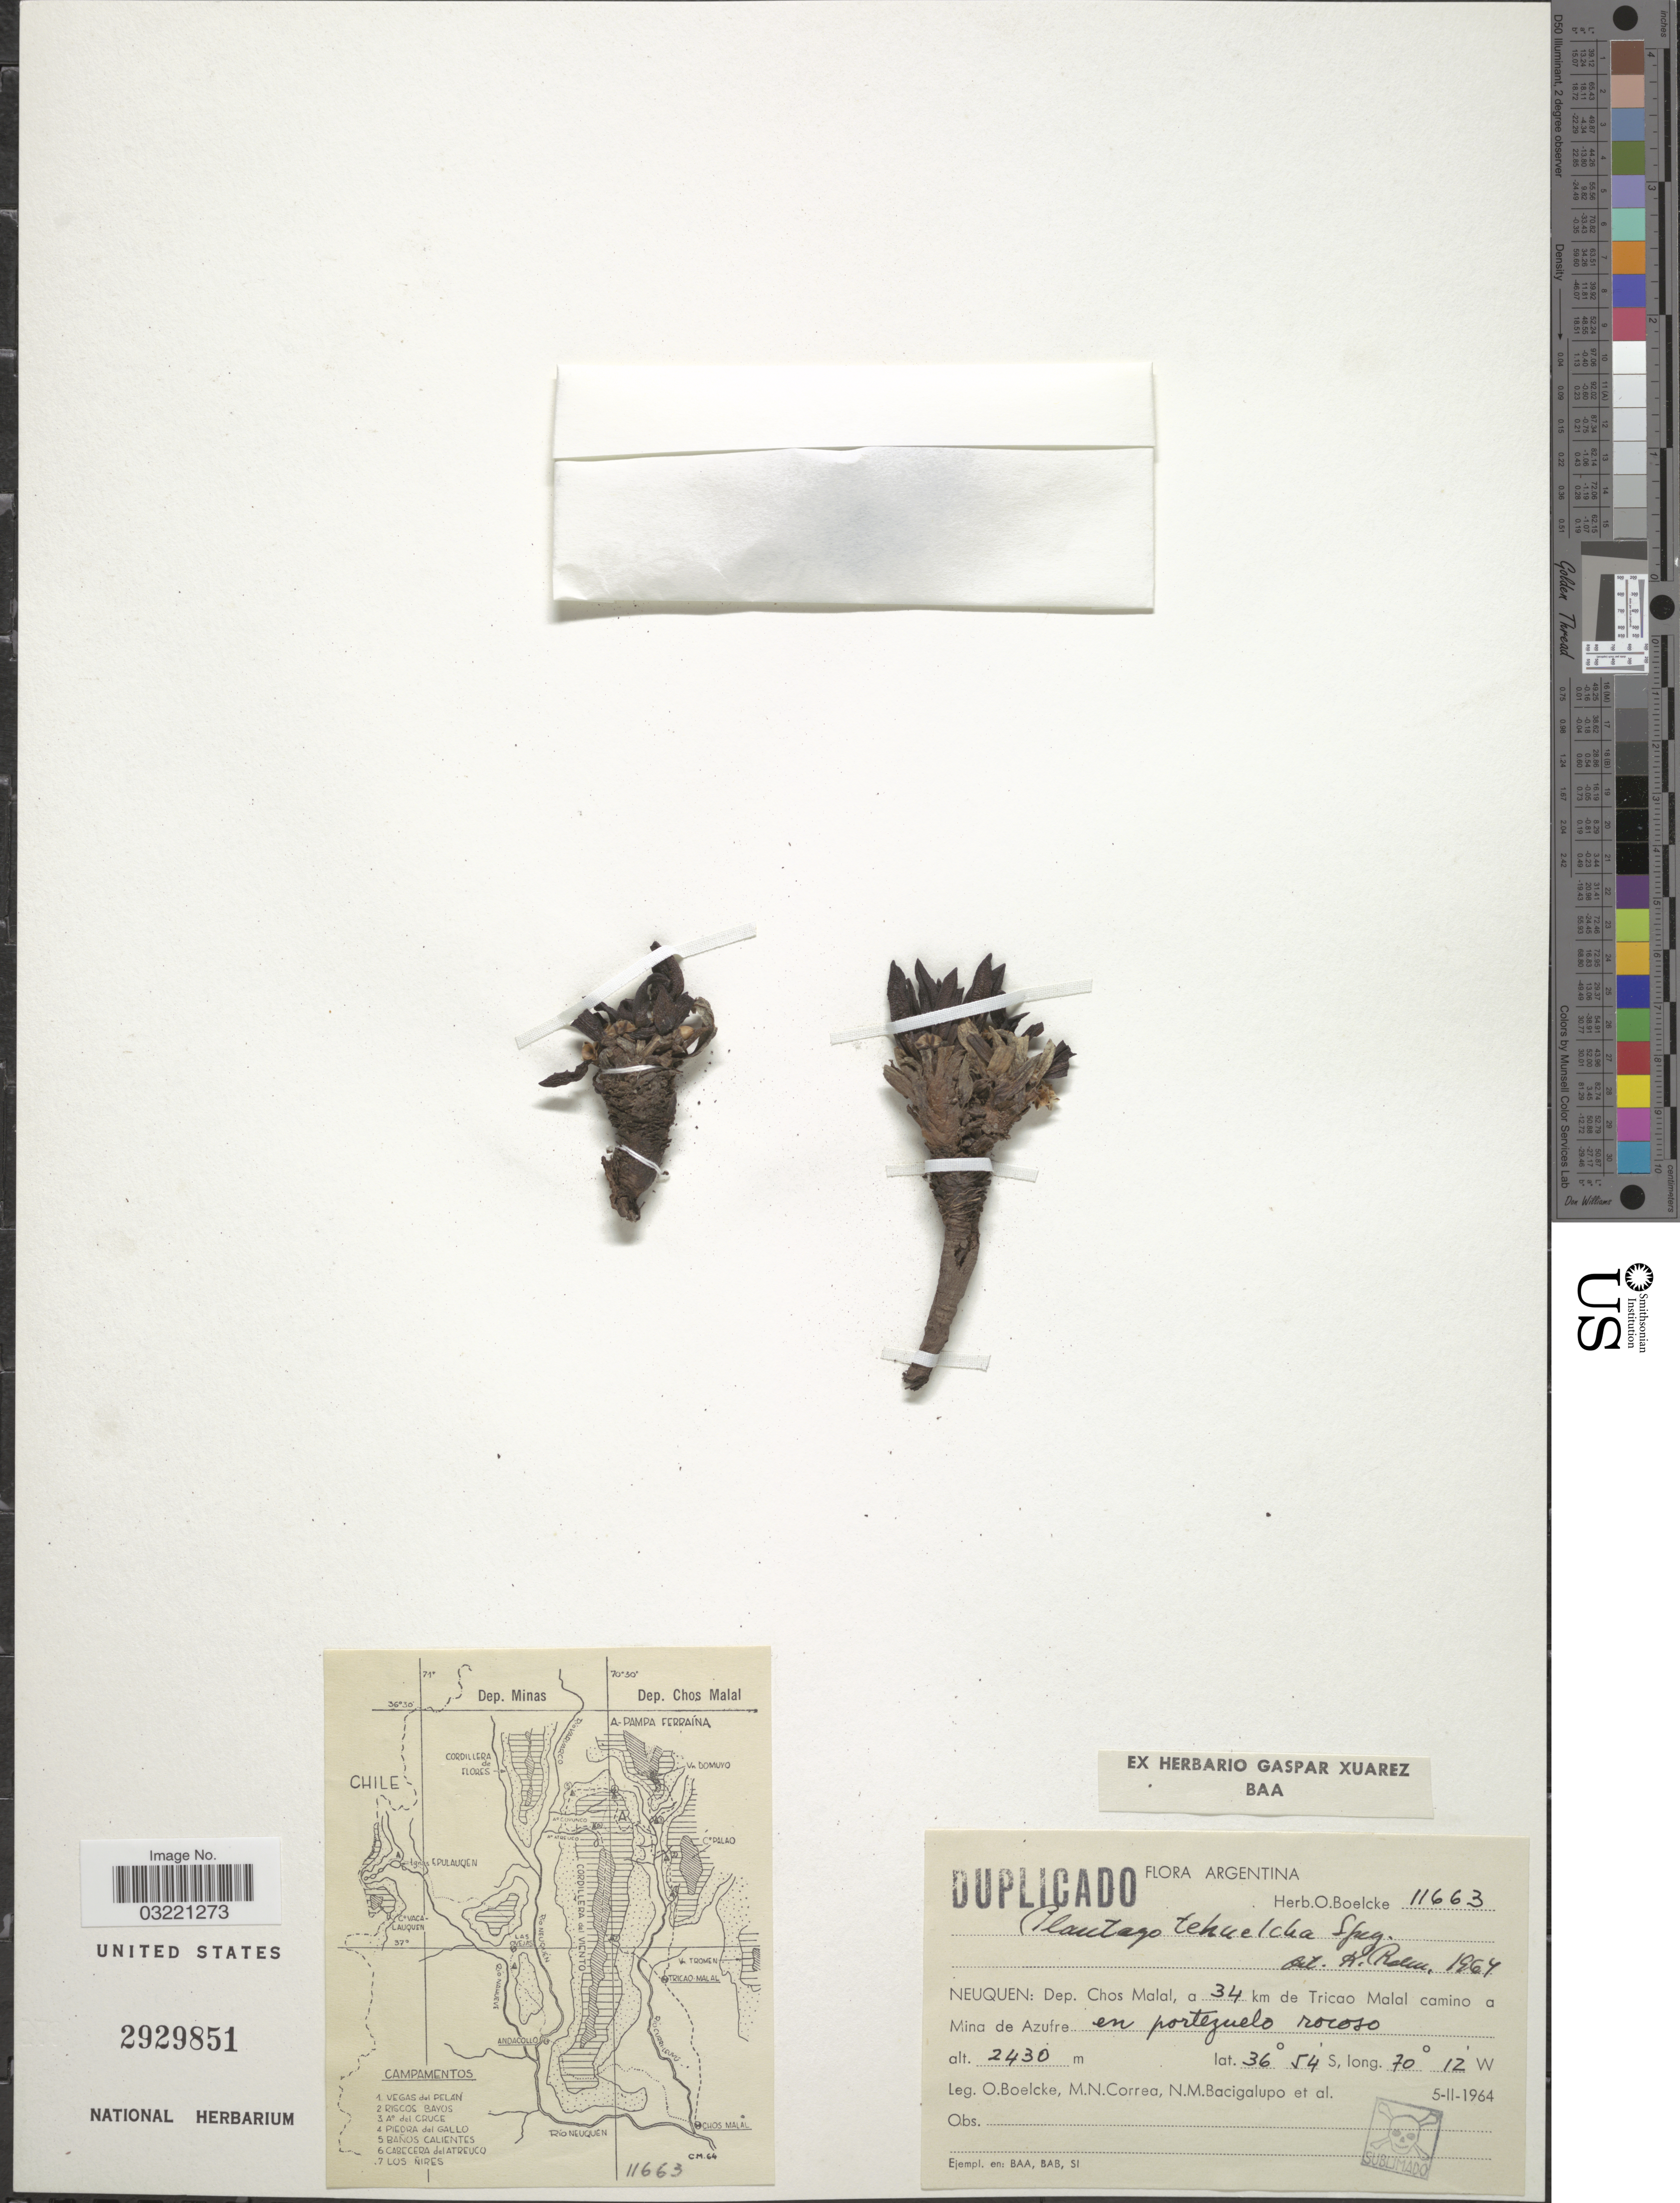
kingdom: Plantae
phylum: Tracheophyta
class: Magnoliopsida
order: Lamiales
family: Plantaginaceae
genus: Plantago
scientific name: Plantago tehuelcha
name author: Speg.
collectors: O. Boelcke, M. N. Correa, N. M. Bacigalupo & et al.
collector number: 11663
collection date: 1964-02-05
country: Argentina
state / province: Neuquen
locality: Dep. Chos Malal, a 34 km de Tricao Malal camino a Mina de Azuíre en portezuelo rocoso.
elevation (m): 2430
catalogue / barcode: US 2929851